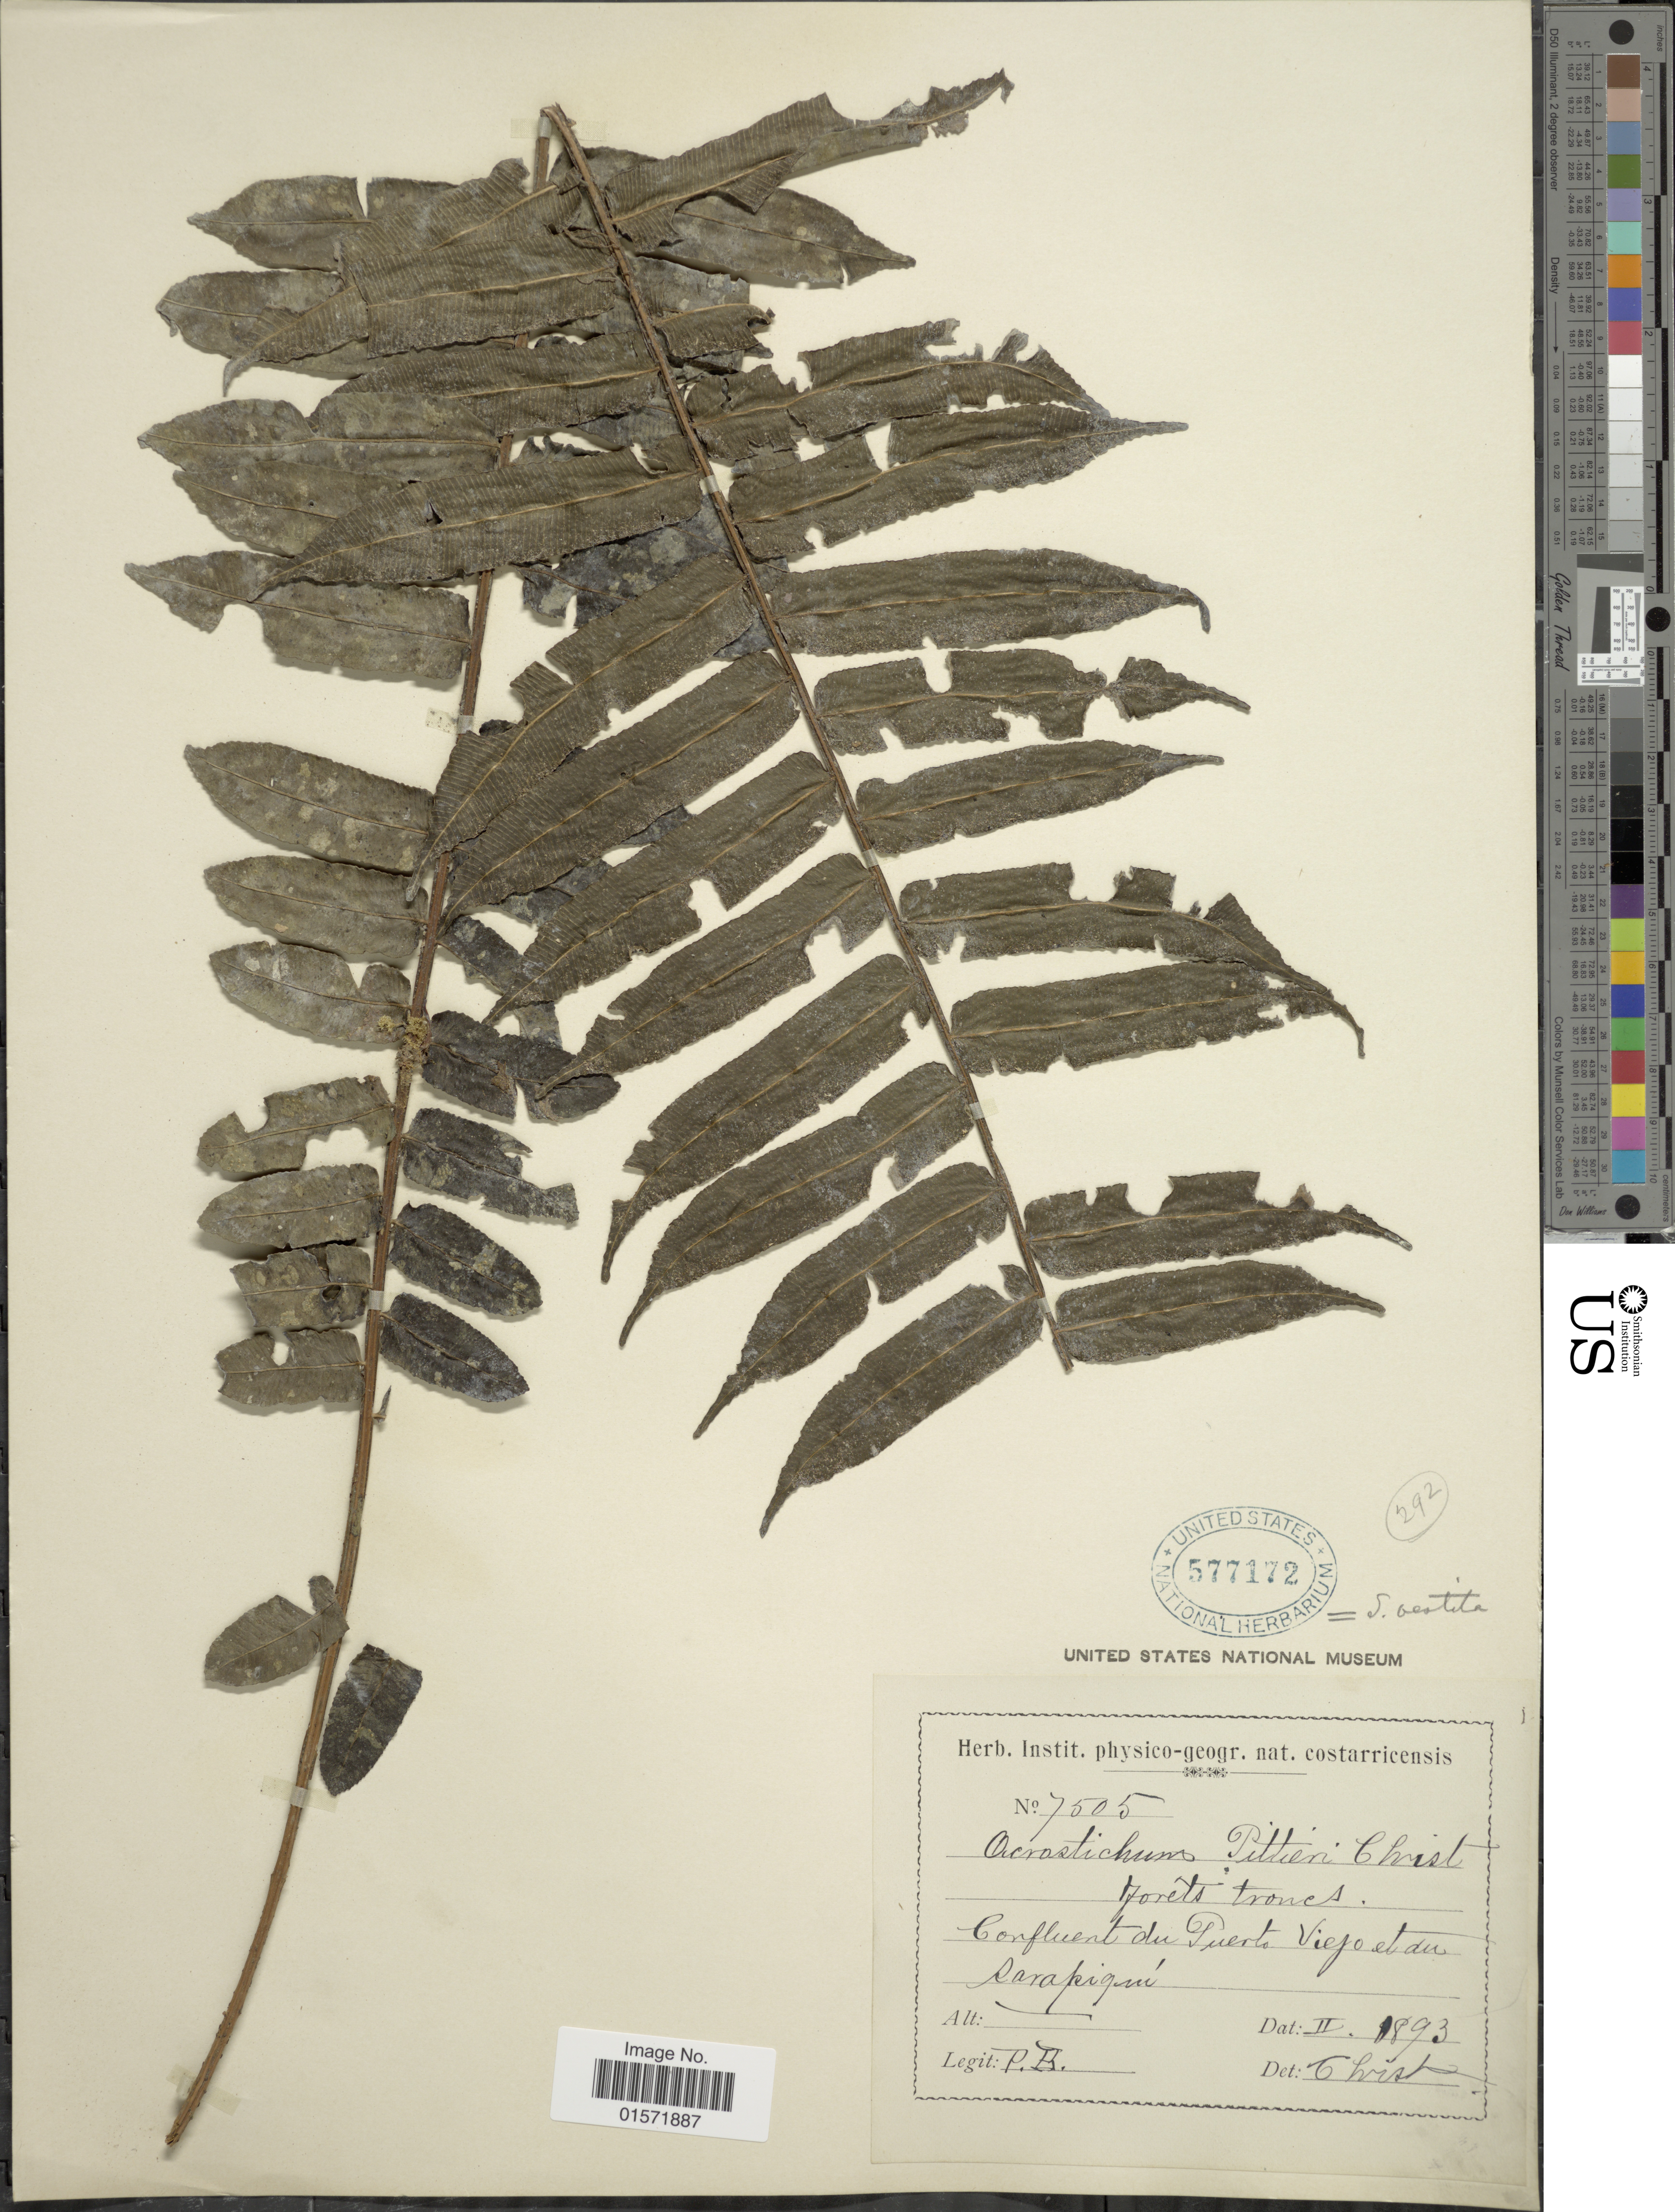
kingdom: Plantae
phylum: Tracheophyta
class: Polypodiopsida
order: Polypodiales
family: Lomariopsidaceae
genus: Lomariopsis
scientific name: Lomariopsis vestita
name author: E. Fourn.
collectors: P. K.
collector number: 7505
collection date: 1893-02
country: Costa Rica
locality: Confluent du Puerto Viejo et du Sarapiquí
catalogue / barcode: US 577172